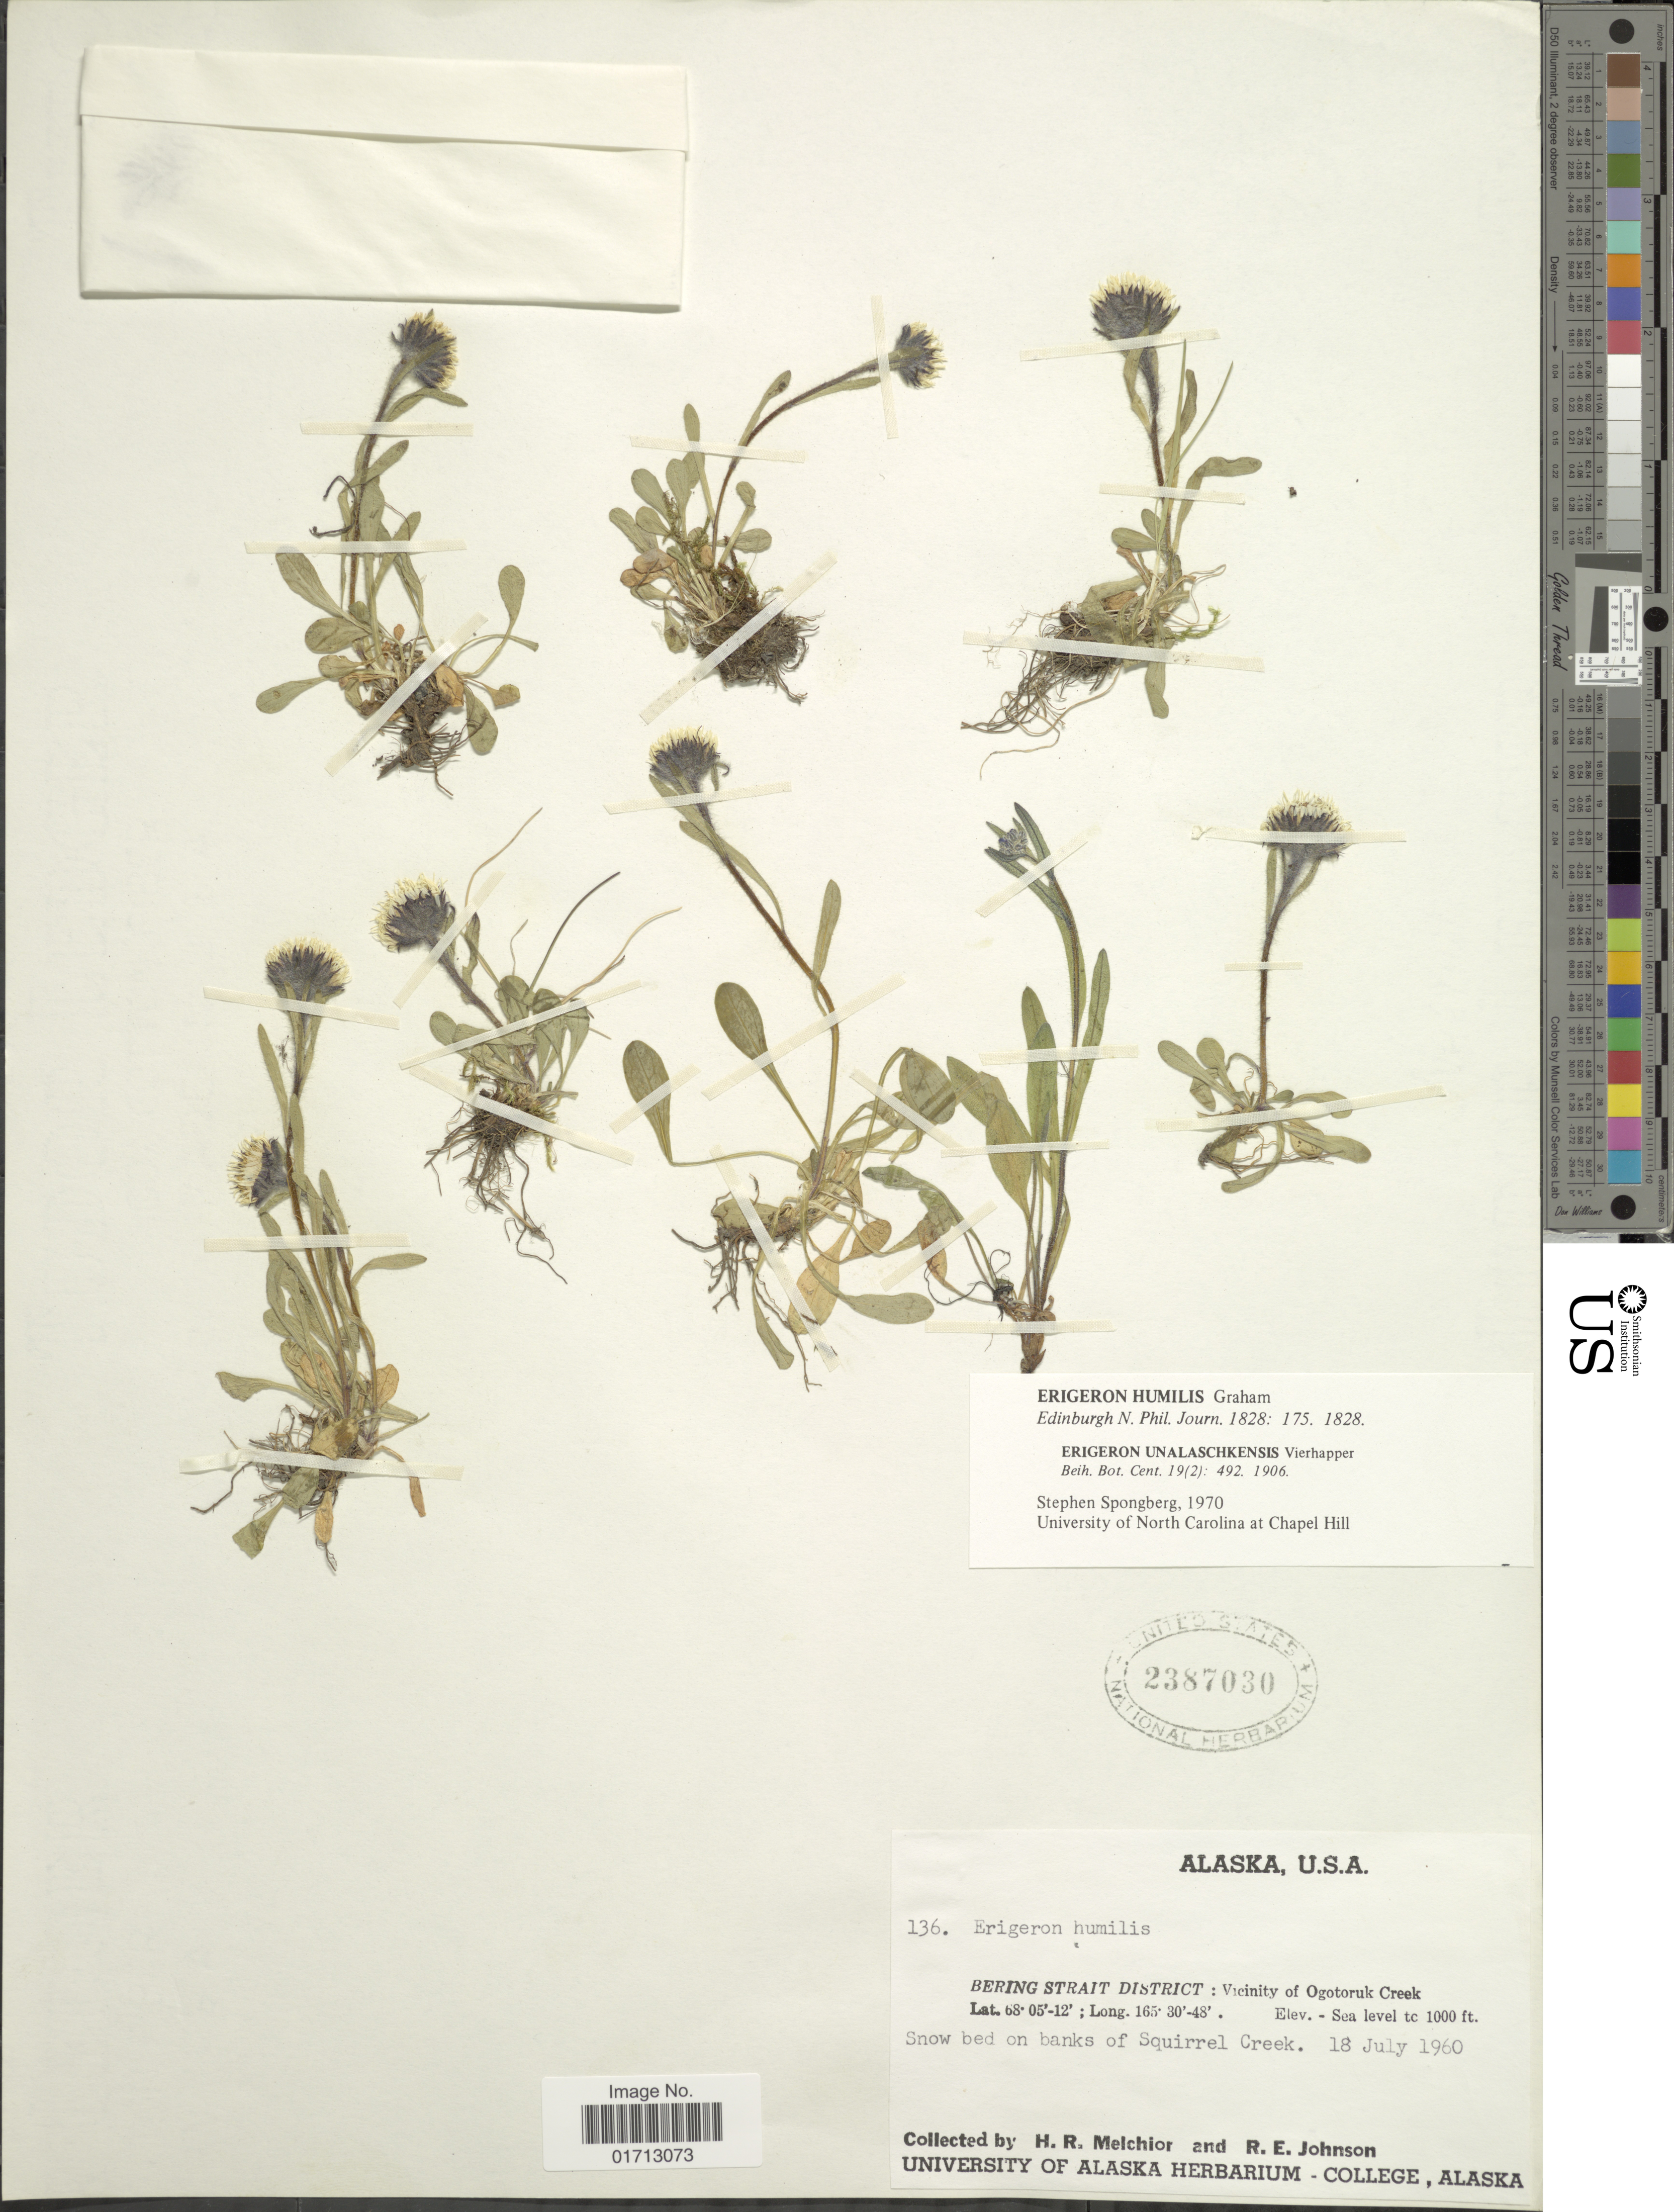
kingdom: Plantae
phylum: Tracheophyta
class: Magnoliopsida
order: Asterales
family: Asteraceae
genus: Erigeron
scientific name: Erigeron humilis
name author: Graham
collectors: H. R. Melchior & R. Johnson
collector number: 136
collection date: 1960-07-18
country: United States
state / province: Alaska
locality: Bering Strait District: Vicinity of Ogotoruk Creek.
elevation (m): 305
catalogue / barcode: US 2387030